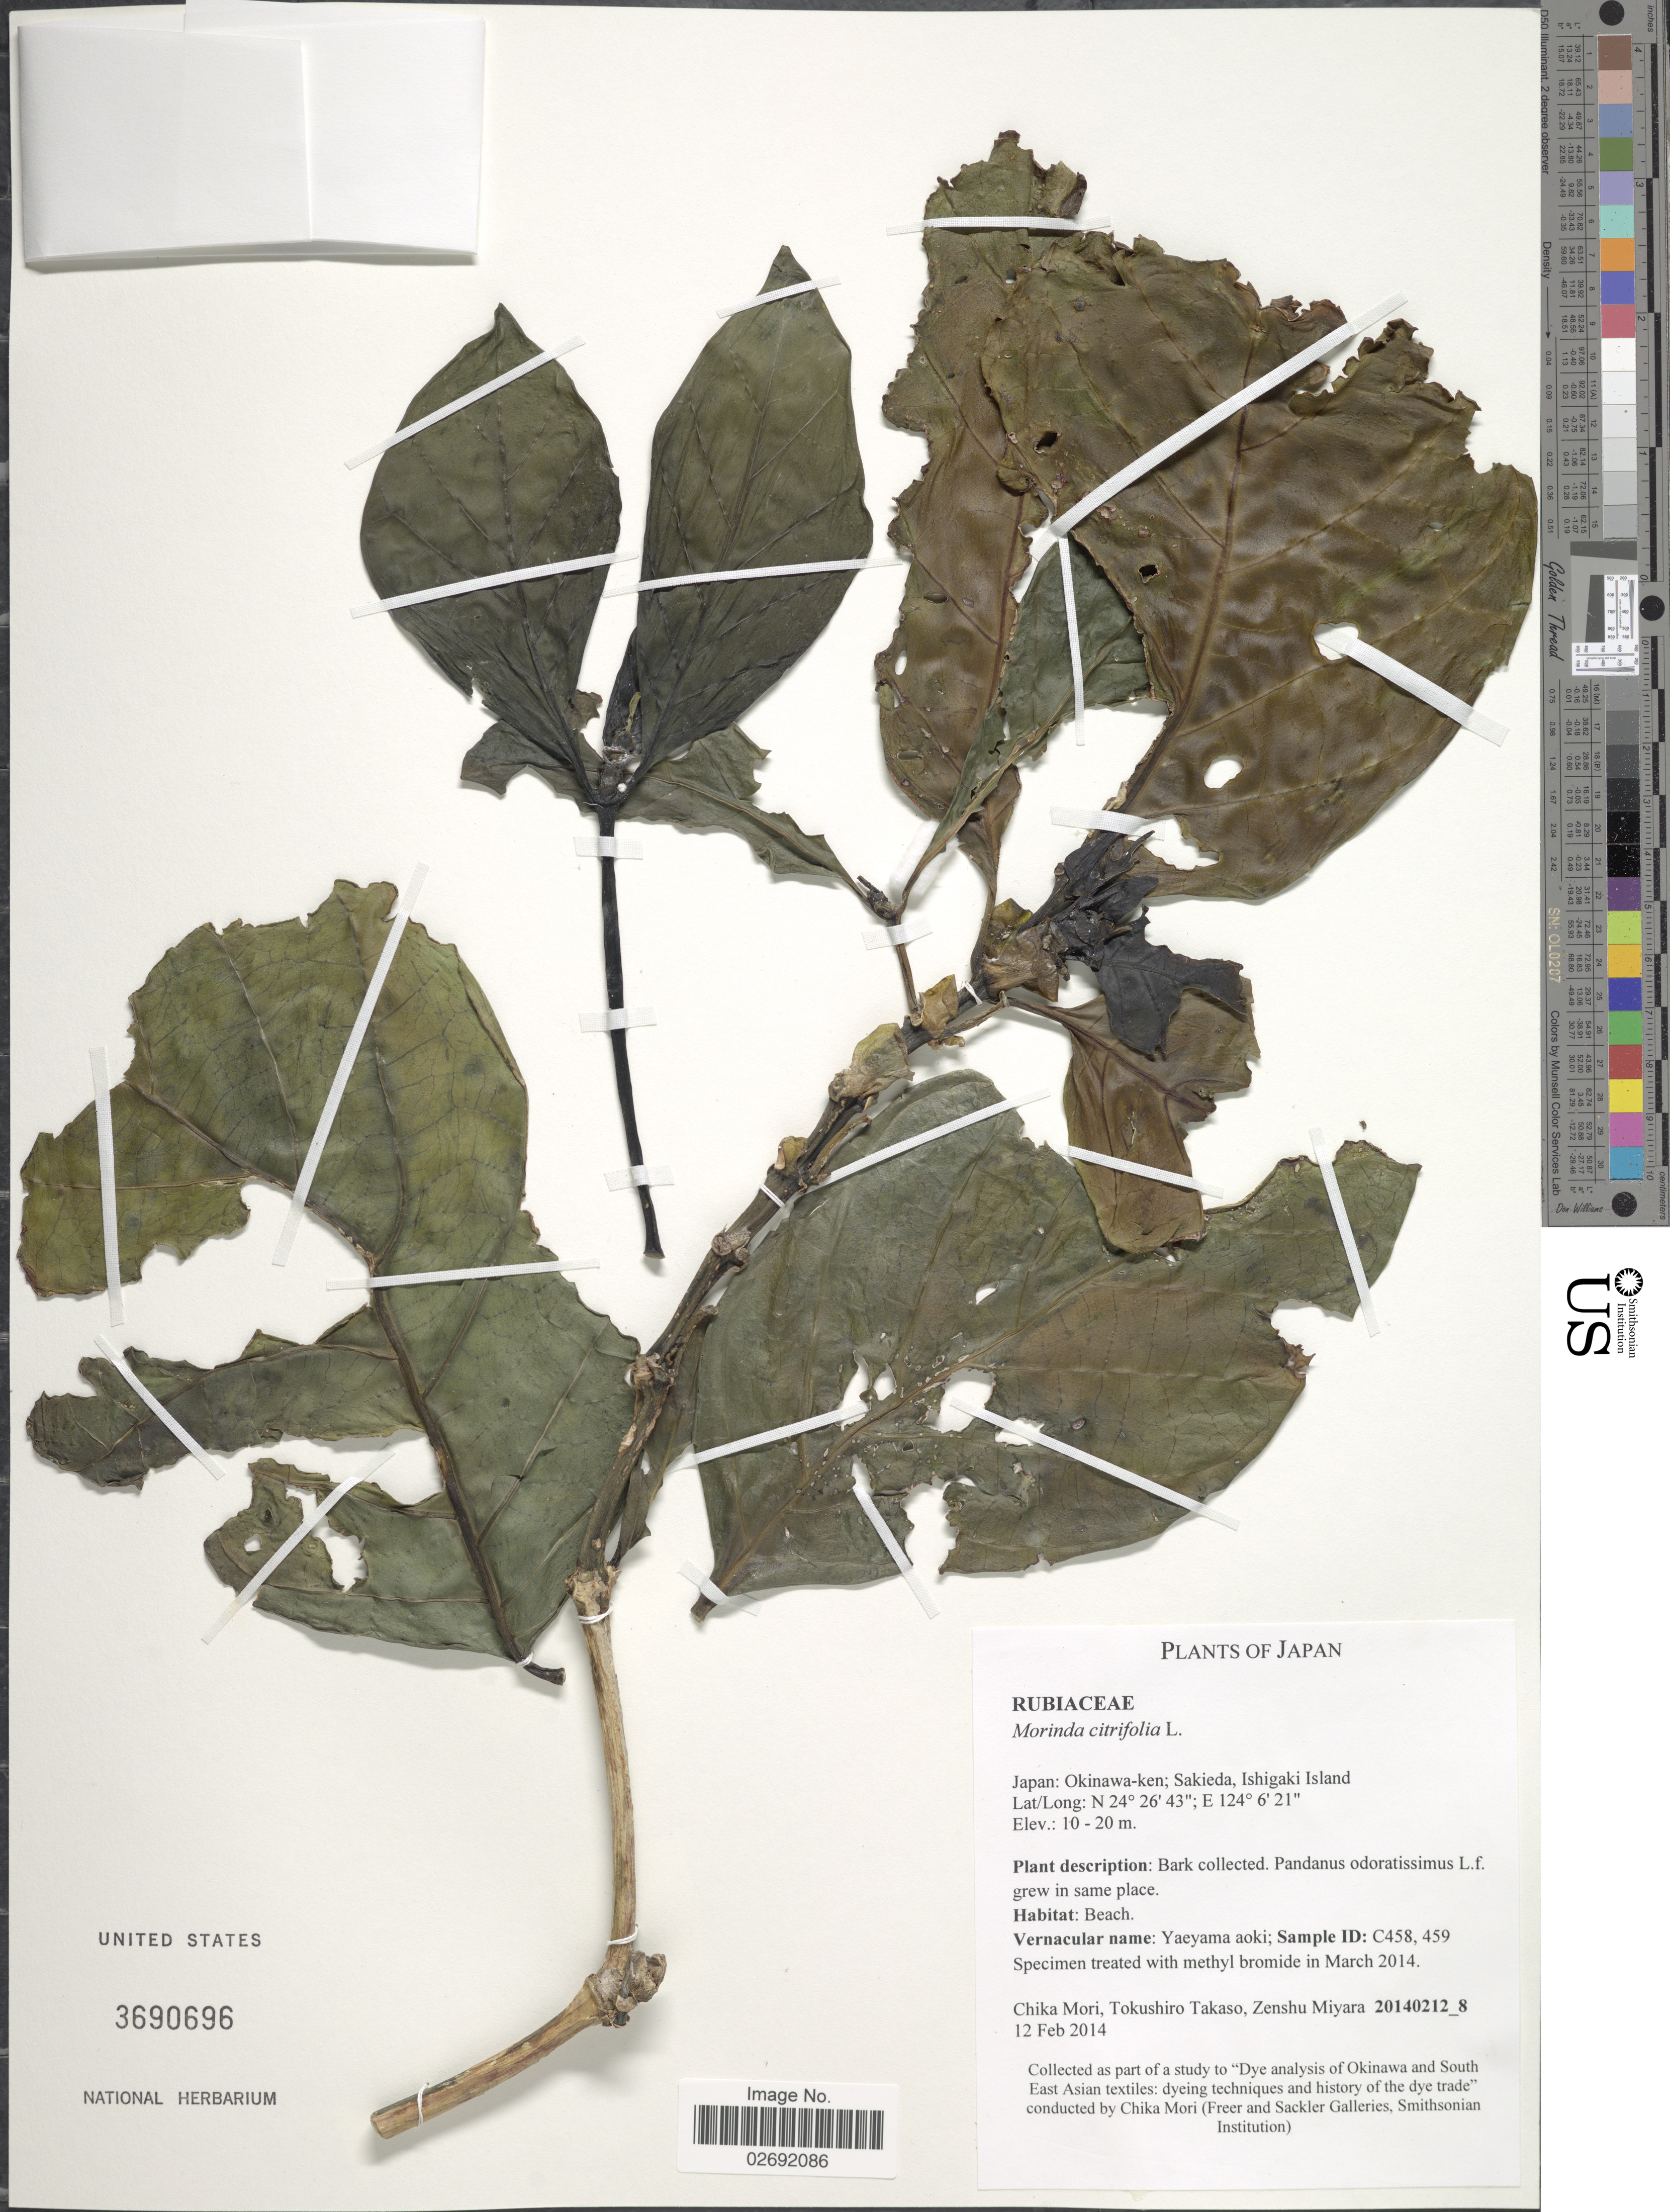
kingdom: Plantae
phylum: Tracheophyta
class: Magnoliopsida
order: Gentianales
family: Rubiaceae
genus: Morinda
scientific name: Morinda citrifolia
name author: L.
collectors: C. Mori, T. Takaso & Z. Miyara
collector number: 20140212_8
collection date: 2014-02-12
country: Japan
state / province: Okinawa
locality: Okinawa-ken; Sakieda, Ishigaki Island, Beach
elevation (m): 10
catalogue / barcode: US 3690696